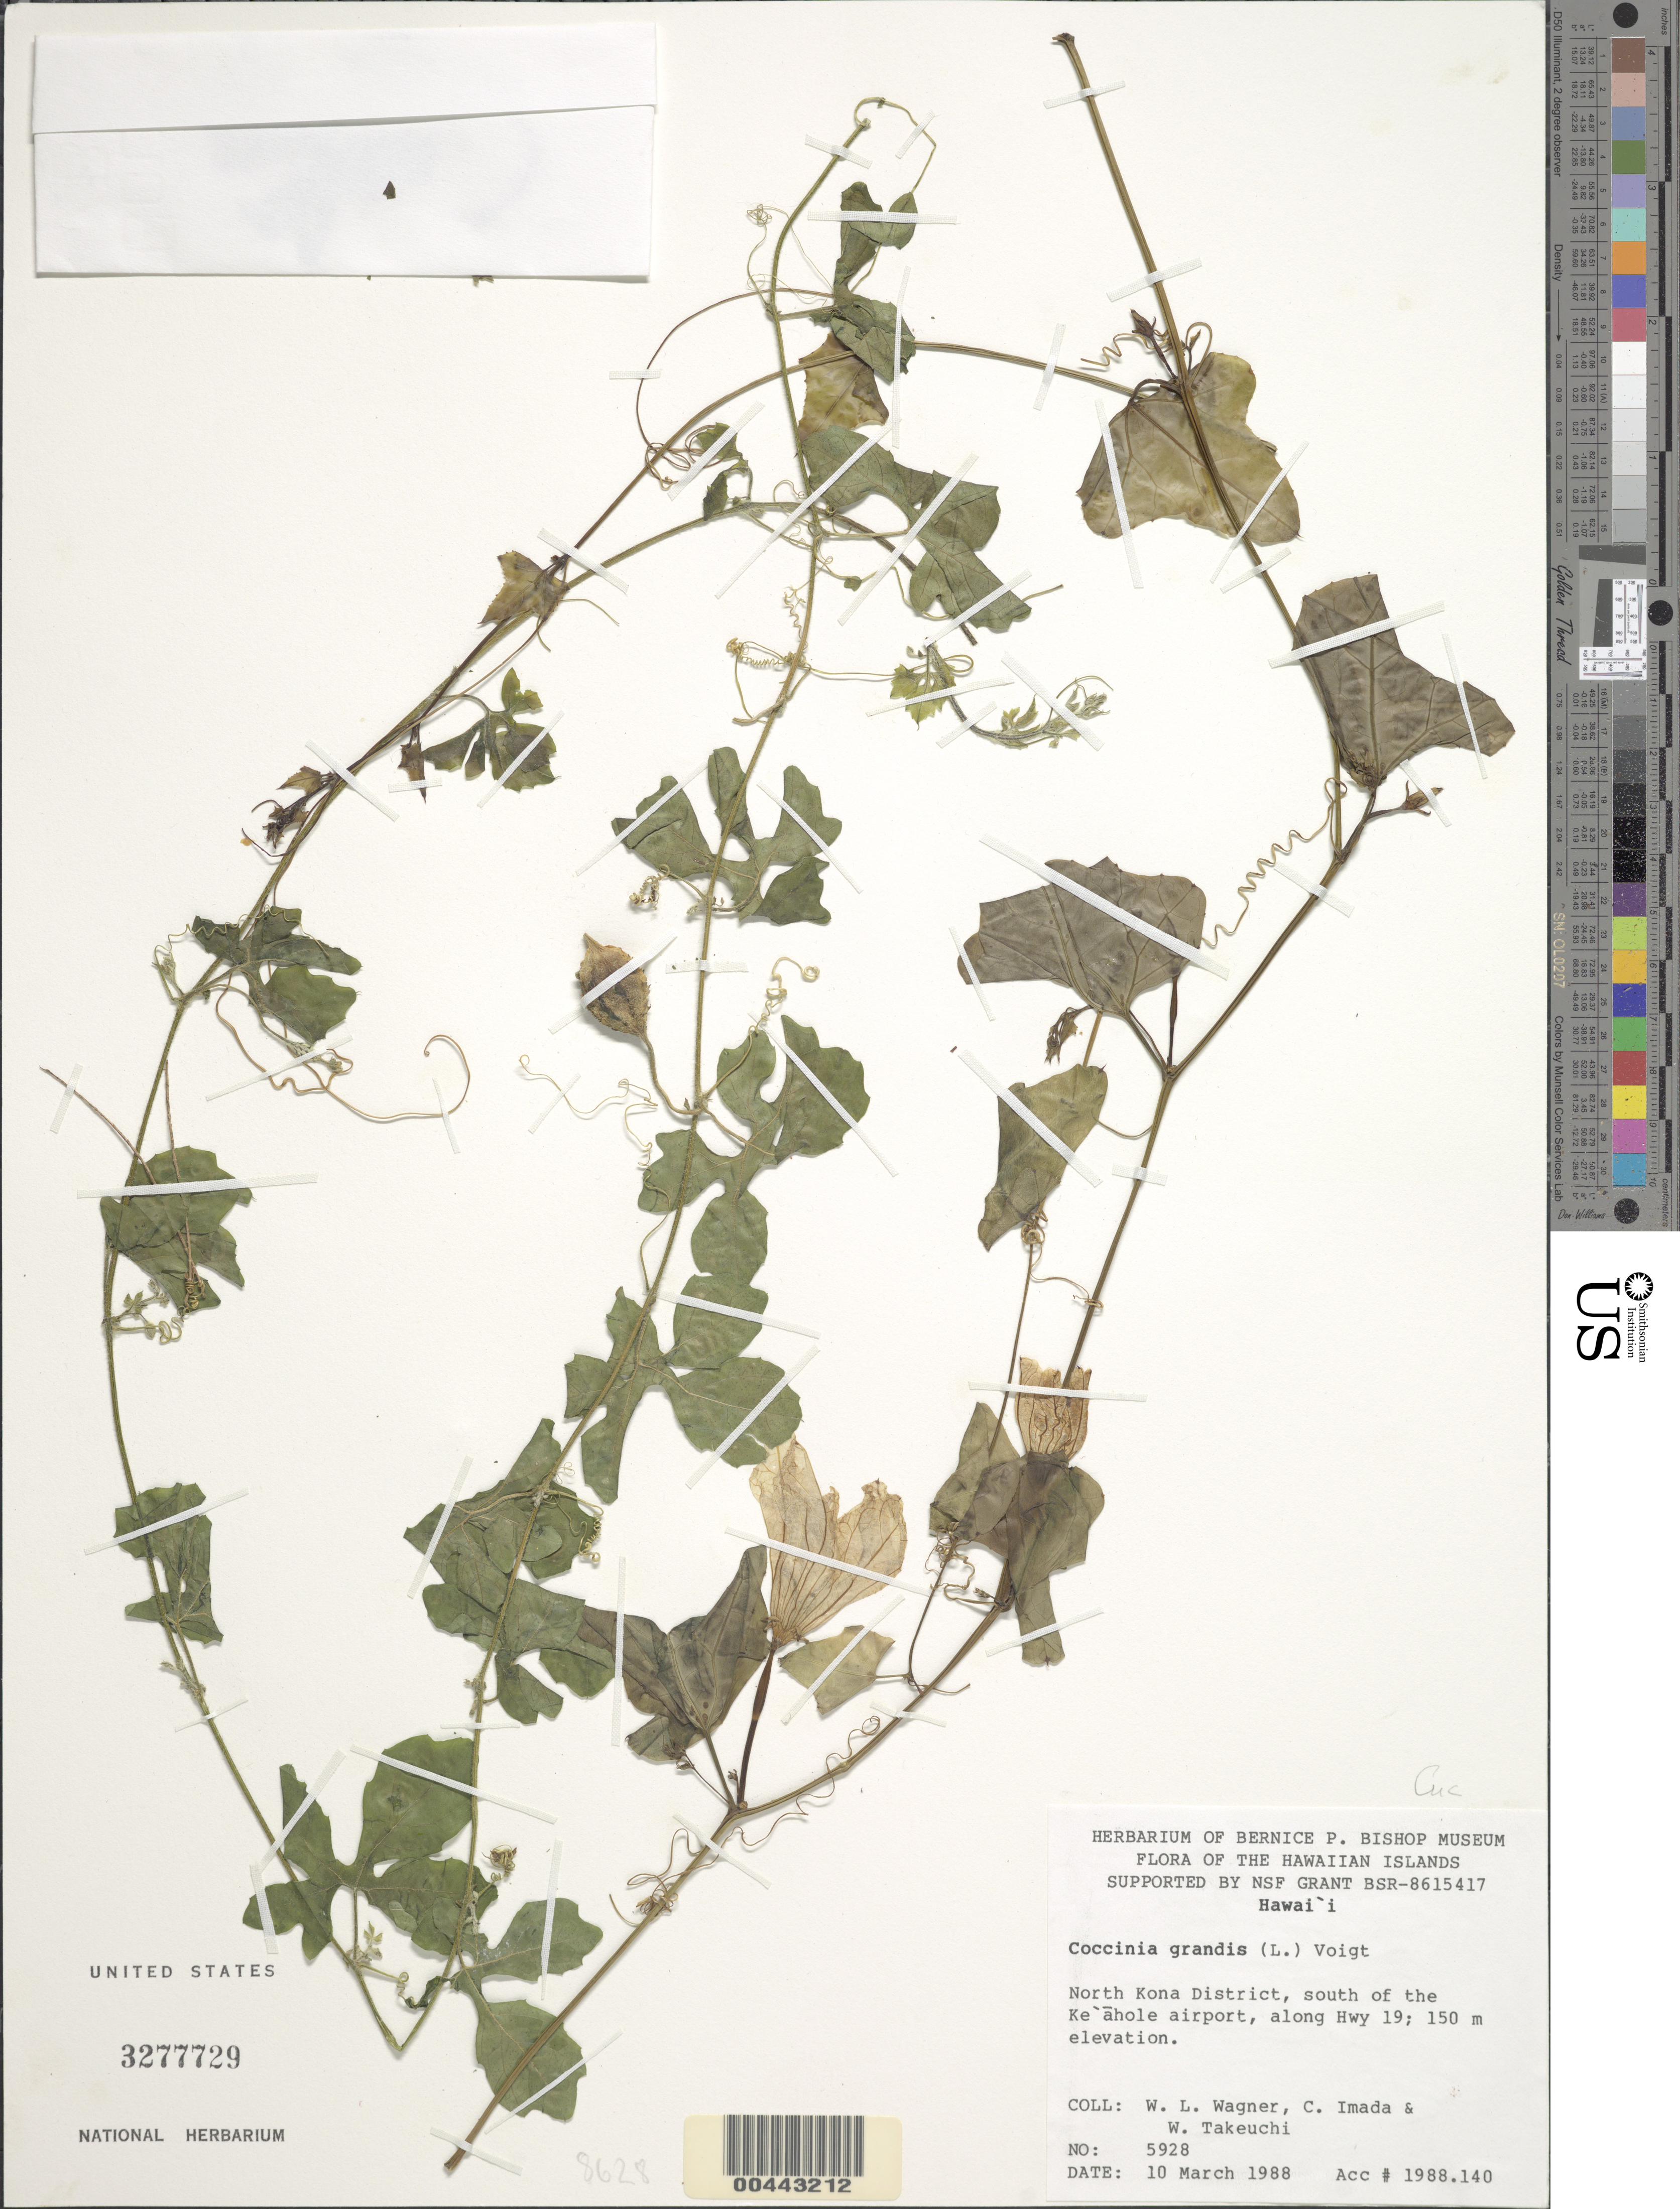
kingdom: Plantae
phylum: Tracheophyta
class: Magnoliopsida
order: Cucurbitales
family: Cucurbitaceae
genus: Coccinia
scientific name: Coccinia grandis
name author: (L.) Voigt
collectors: W. L. Wagner, C. Imada & W. N. Takeuchi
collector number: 5928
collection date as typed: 10 Mar 1988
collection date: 1988-03-10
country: United States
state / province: Hawaii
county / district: Hawaii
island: Hawaii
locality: North Kona District, S of the Keahole airport, along Highway 19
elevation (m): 150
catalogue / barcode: US 3277729